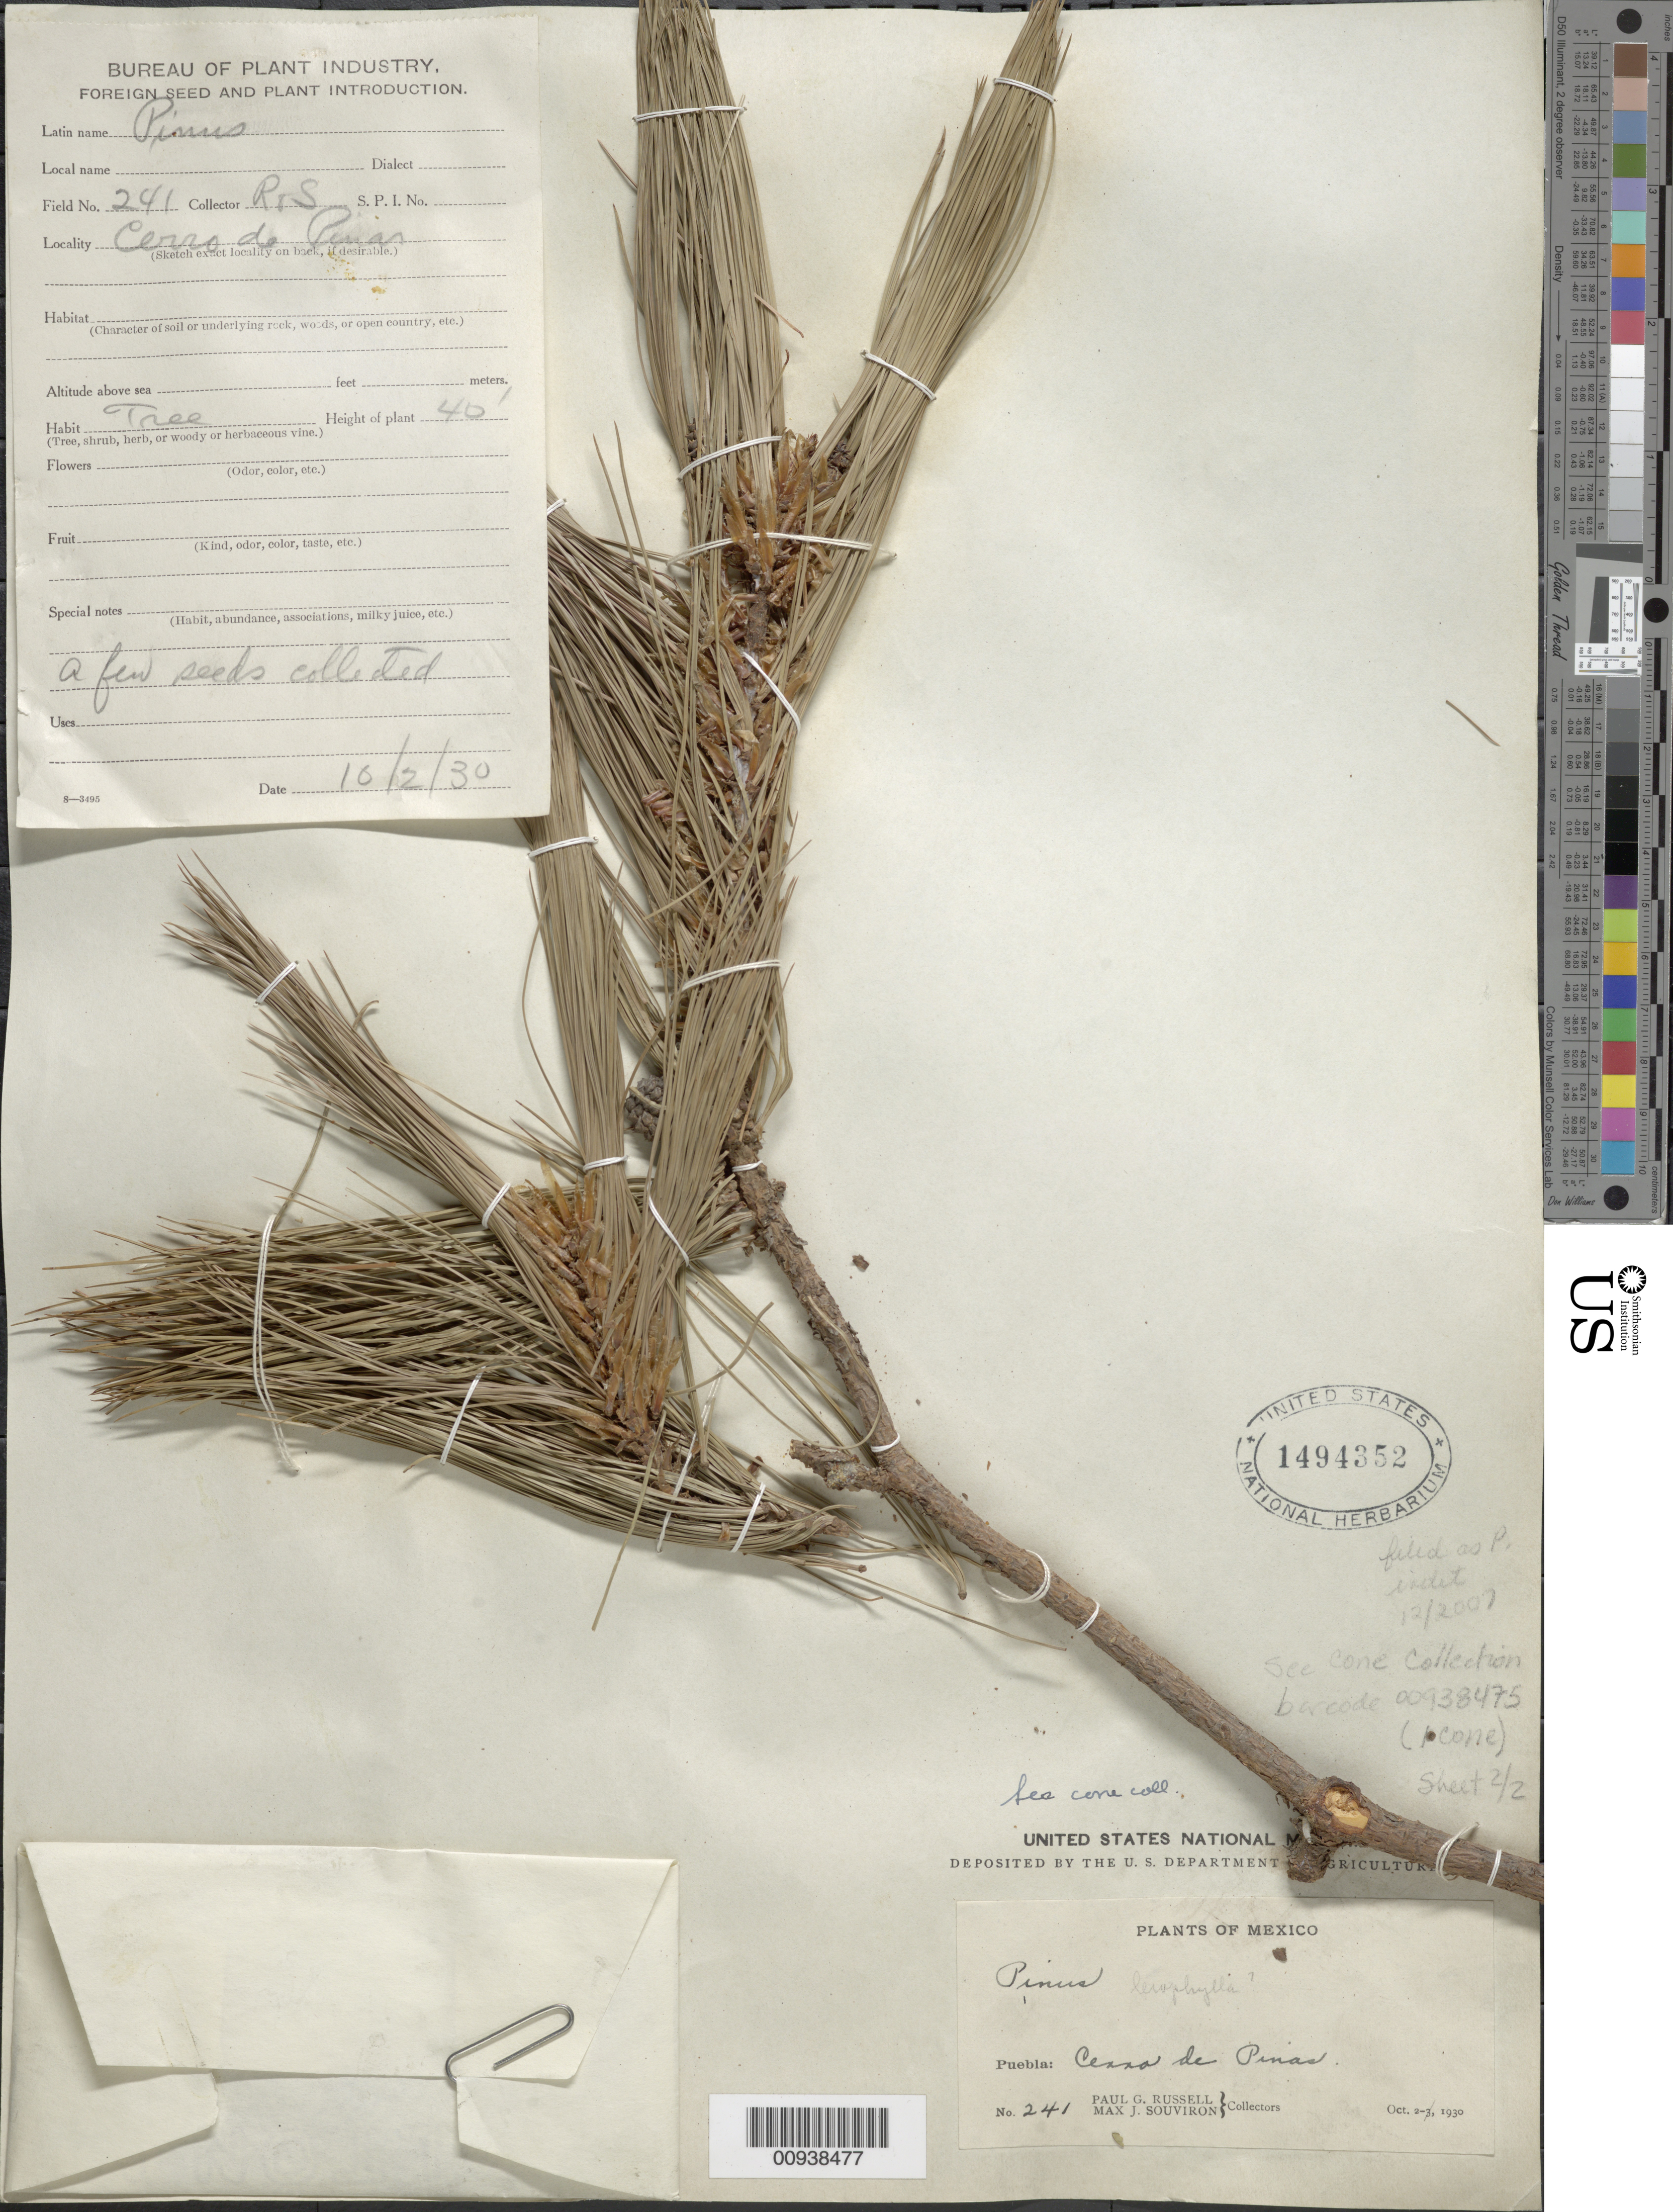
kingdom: Plantae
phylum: Tracheophyta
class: Pinopsida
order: Pinales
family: Pinaceae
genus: Pinus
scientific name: Pinus sp.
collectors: P. G. Russell & M. J. Souviron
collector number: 241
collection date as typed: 02 Oct 1930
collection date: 1930-10-02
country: Mexico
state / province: Puebla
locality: Cerro de Pinos.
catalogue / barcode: US 1494352